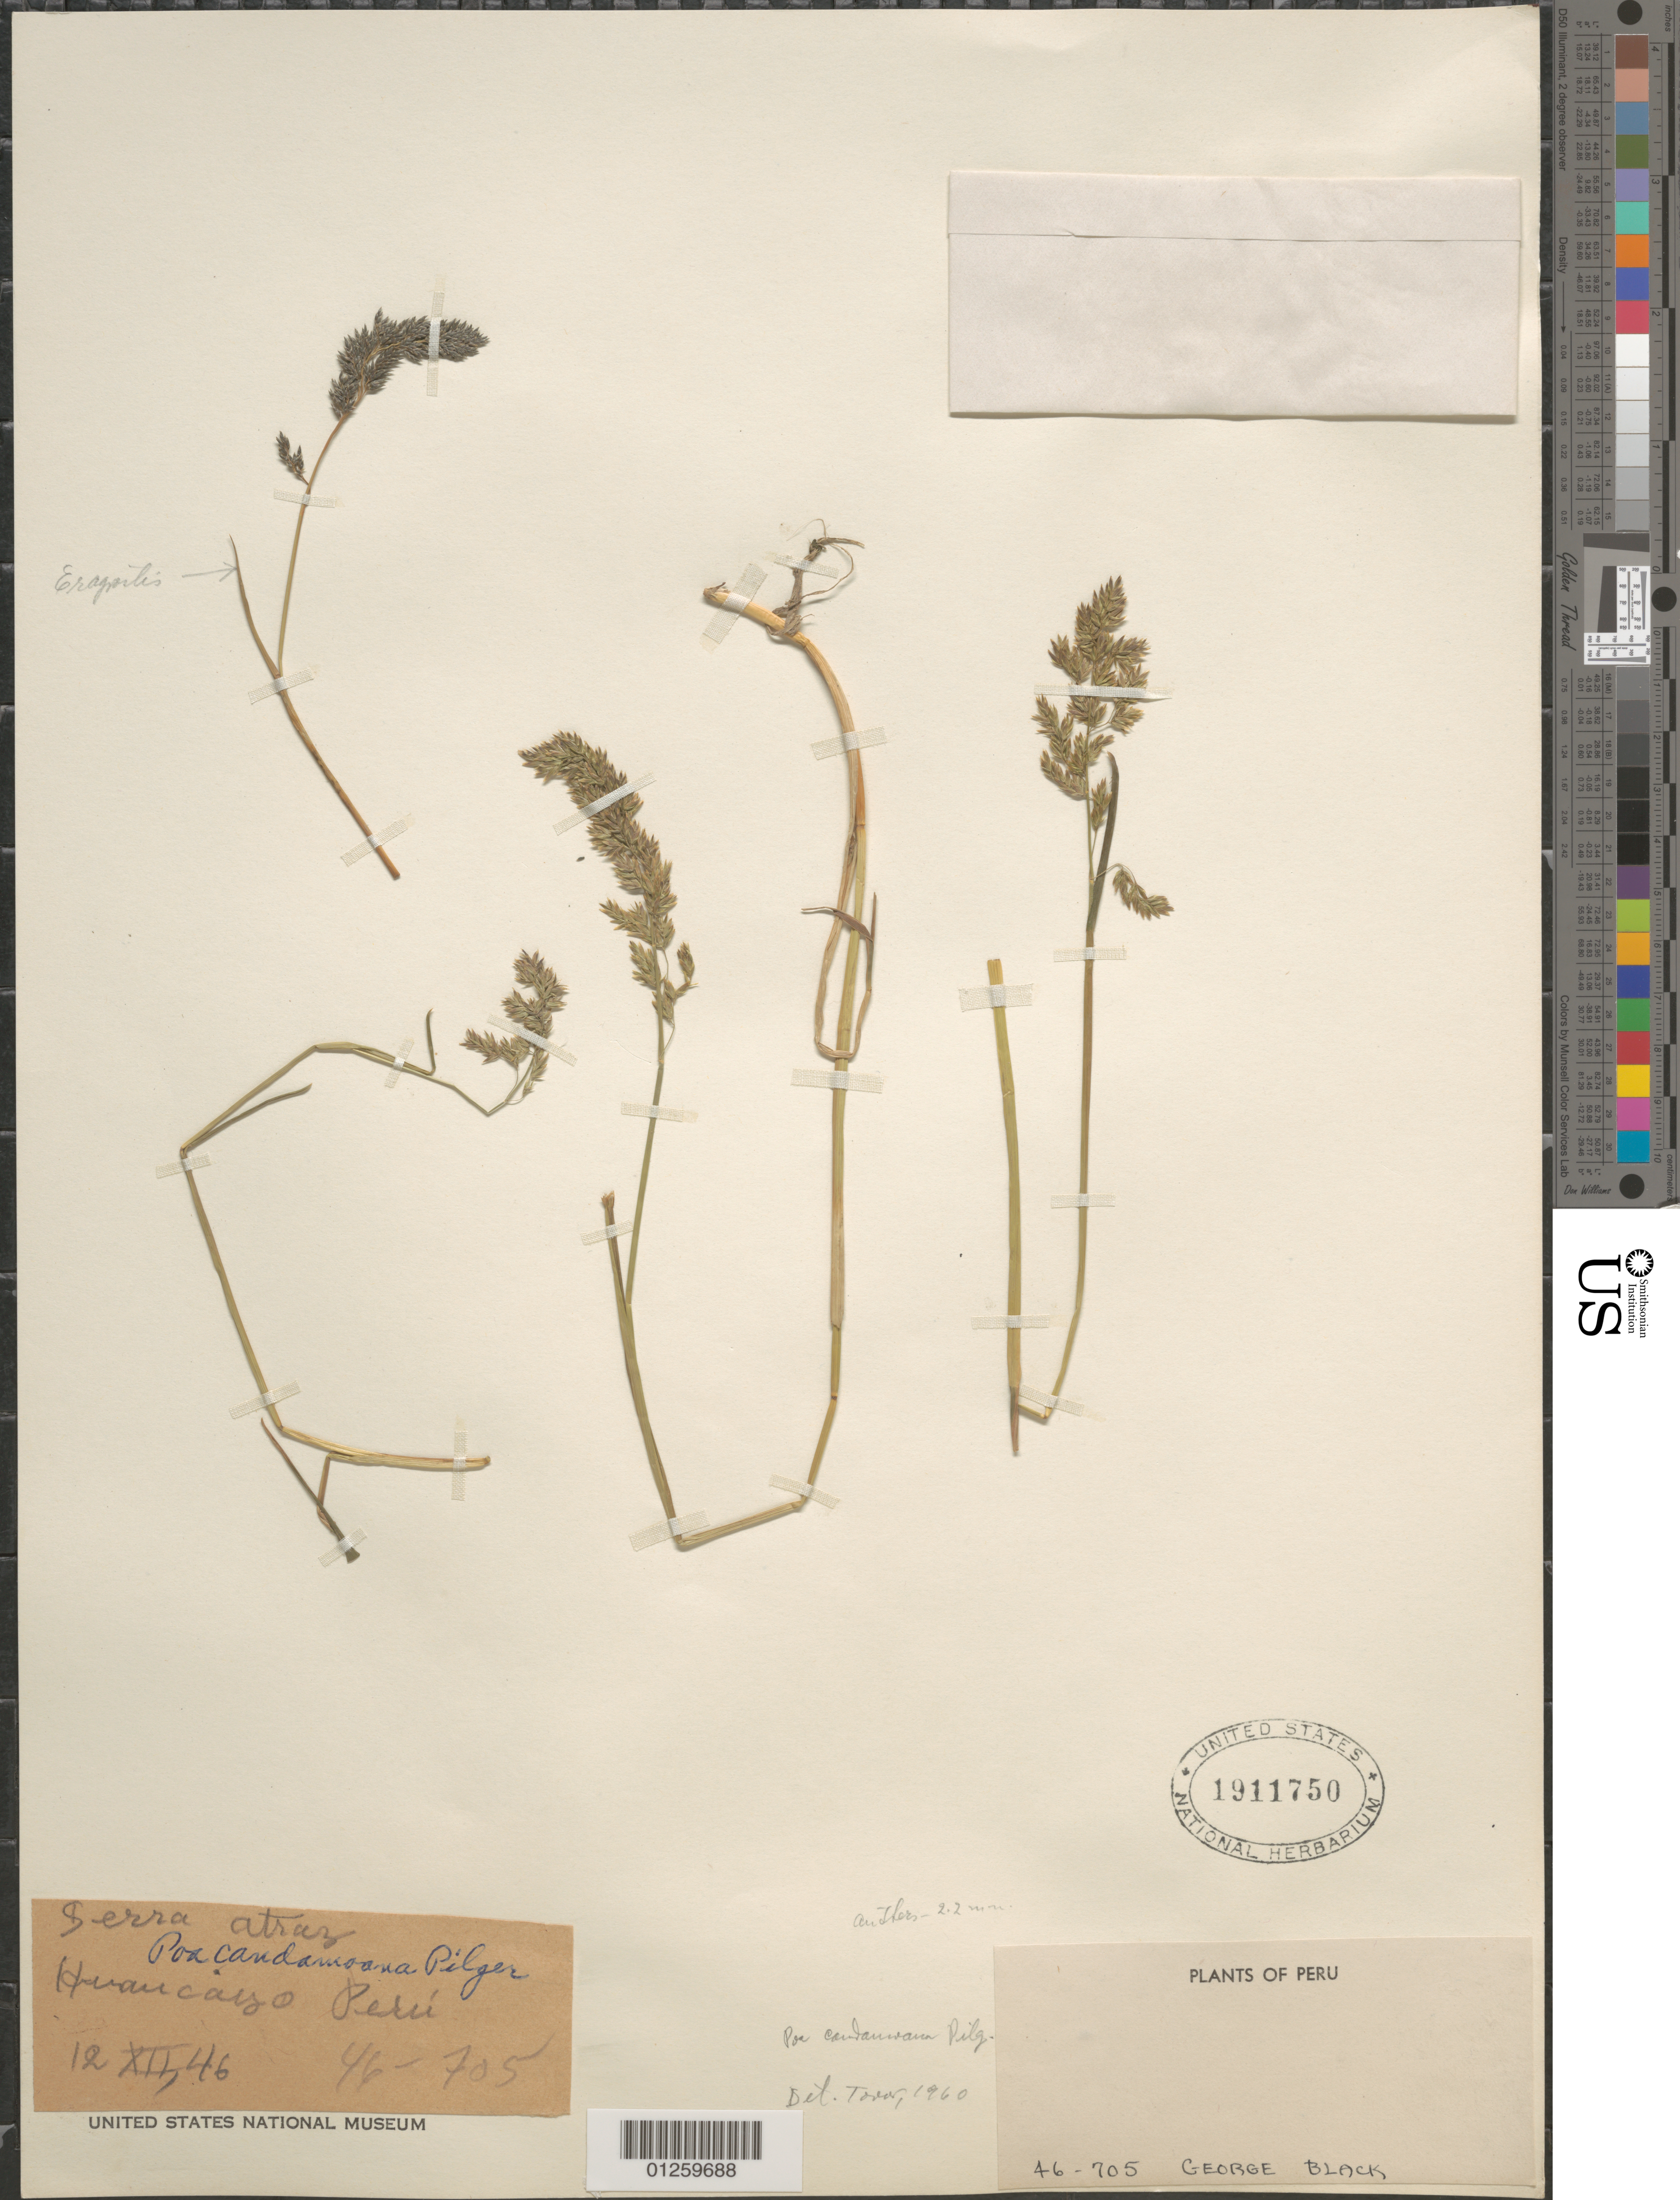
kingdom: Plantae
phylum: Tracheophyta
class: Liliopsida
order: Poales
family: Poaceae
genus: Poa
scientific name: Poa candamoana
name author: Pilg.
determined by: Soreng, Robert J., Research Associate (BOT), Smithsonian Institution - National Museum of Natural History (UNITED STATES)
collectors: G. Black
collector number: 705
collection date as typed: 12-XII-46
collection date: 1946-12-12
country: Peru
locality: Huancayo. Serra atraz.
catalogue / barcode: US 1911750